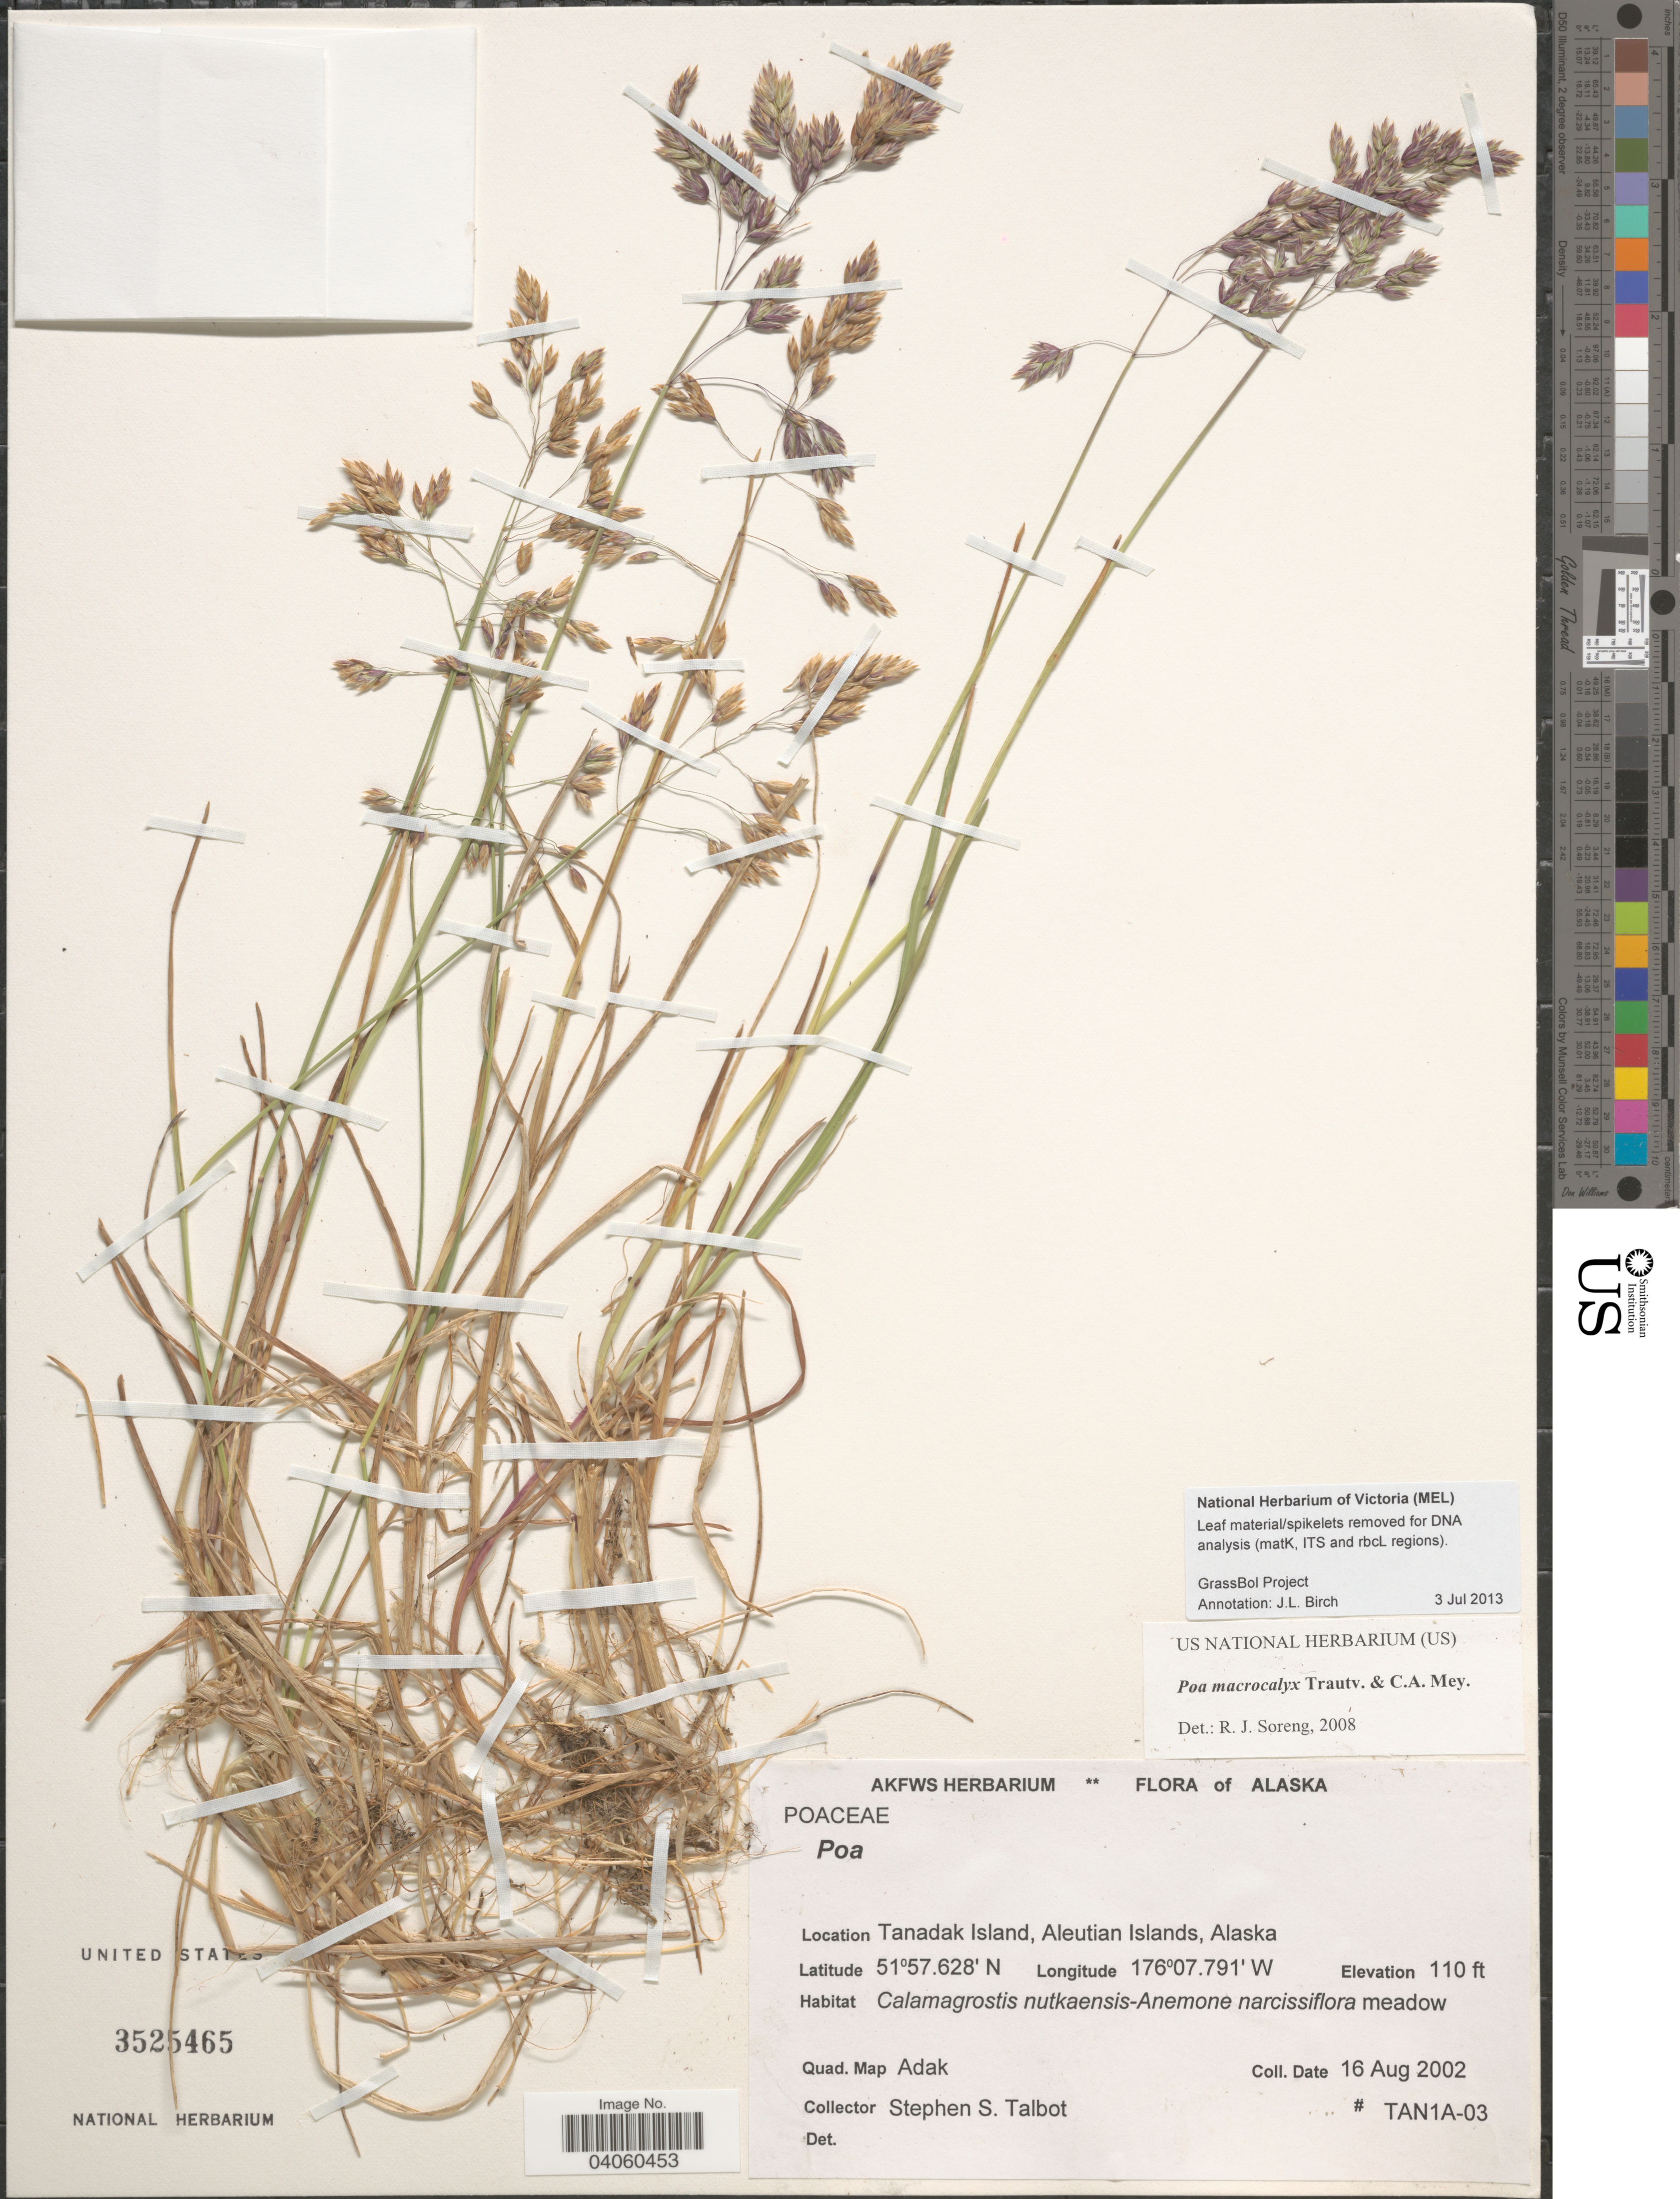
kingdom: Plantae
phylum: Tracheophyta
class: Liliopsida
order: Poales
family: Poaceae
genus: Poa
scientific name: Poa macrocalyx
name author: Trautv. & C.A. Mey.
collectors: S. S. Talbot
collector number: TAN1A-03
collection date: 2002-08-16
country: United States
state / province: Alaska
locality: Tanadak Island, Aleutian Islands. Quad. Map Adak.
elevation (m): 34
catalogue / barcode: US 3525465